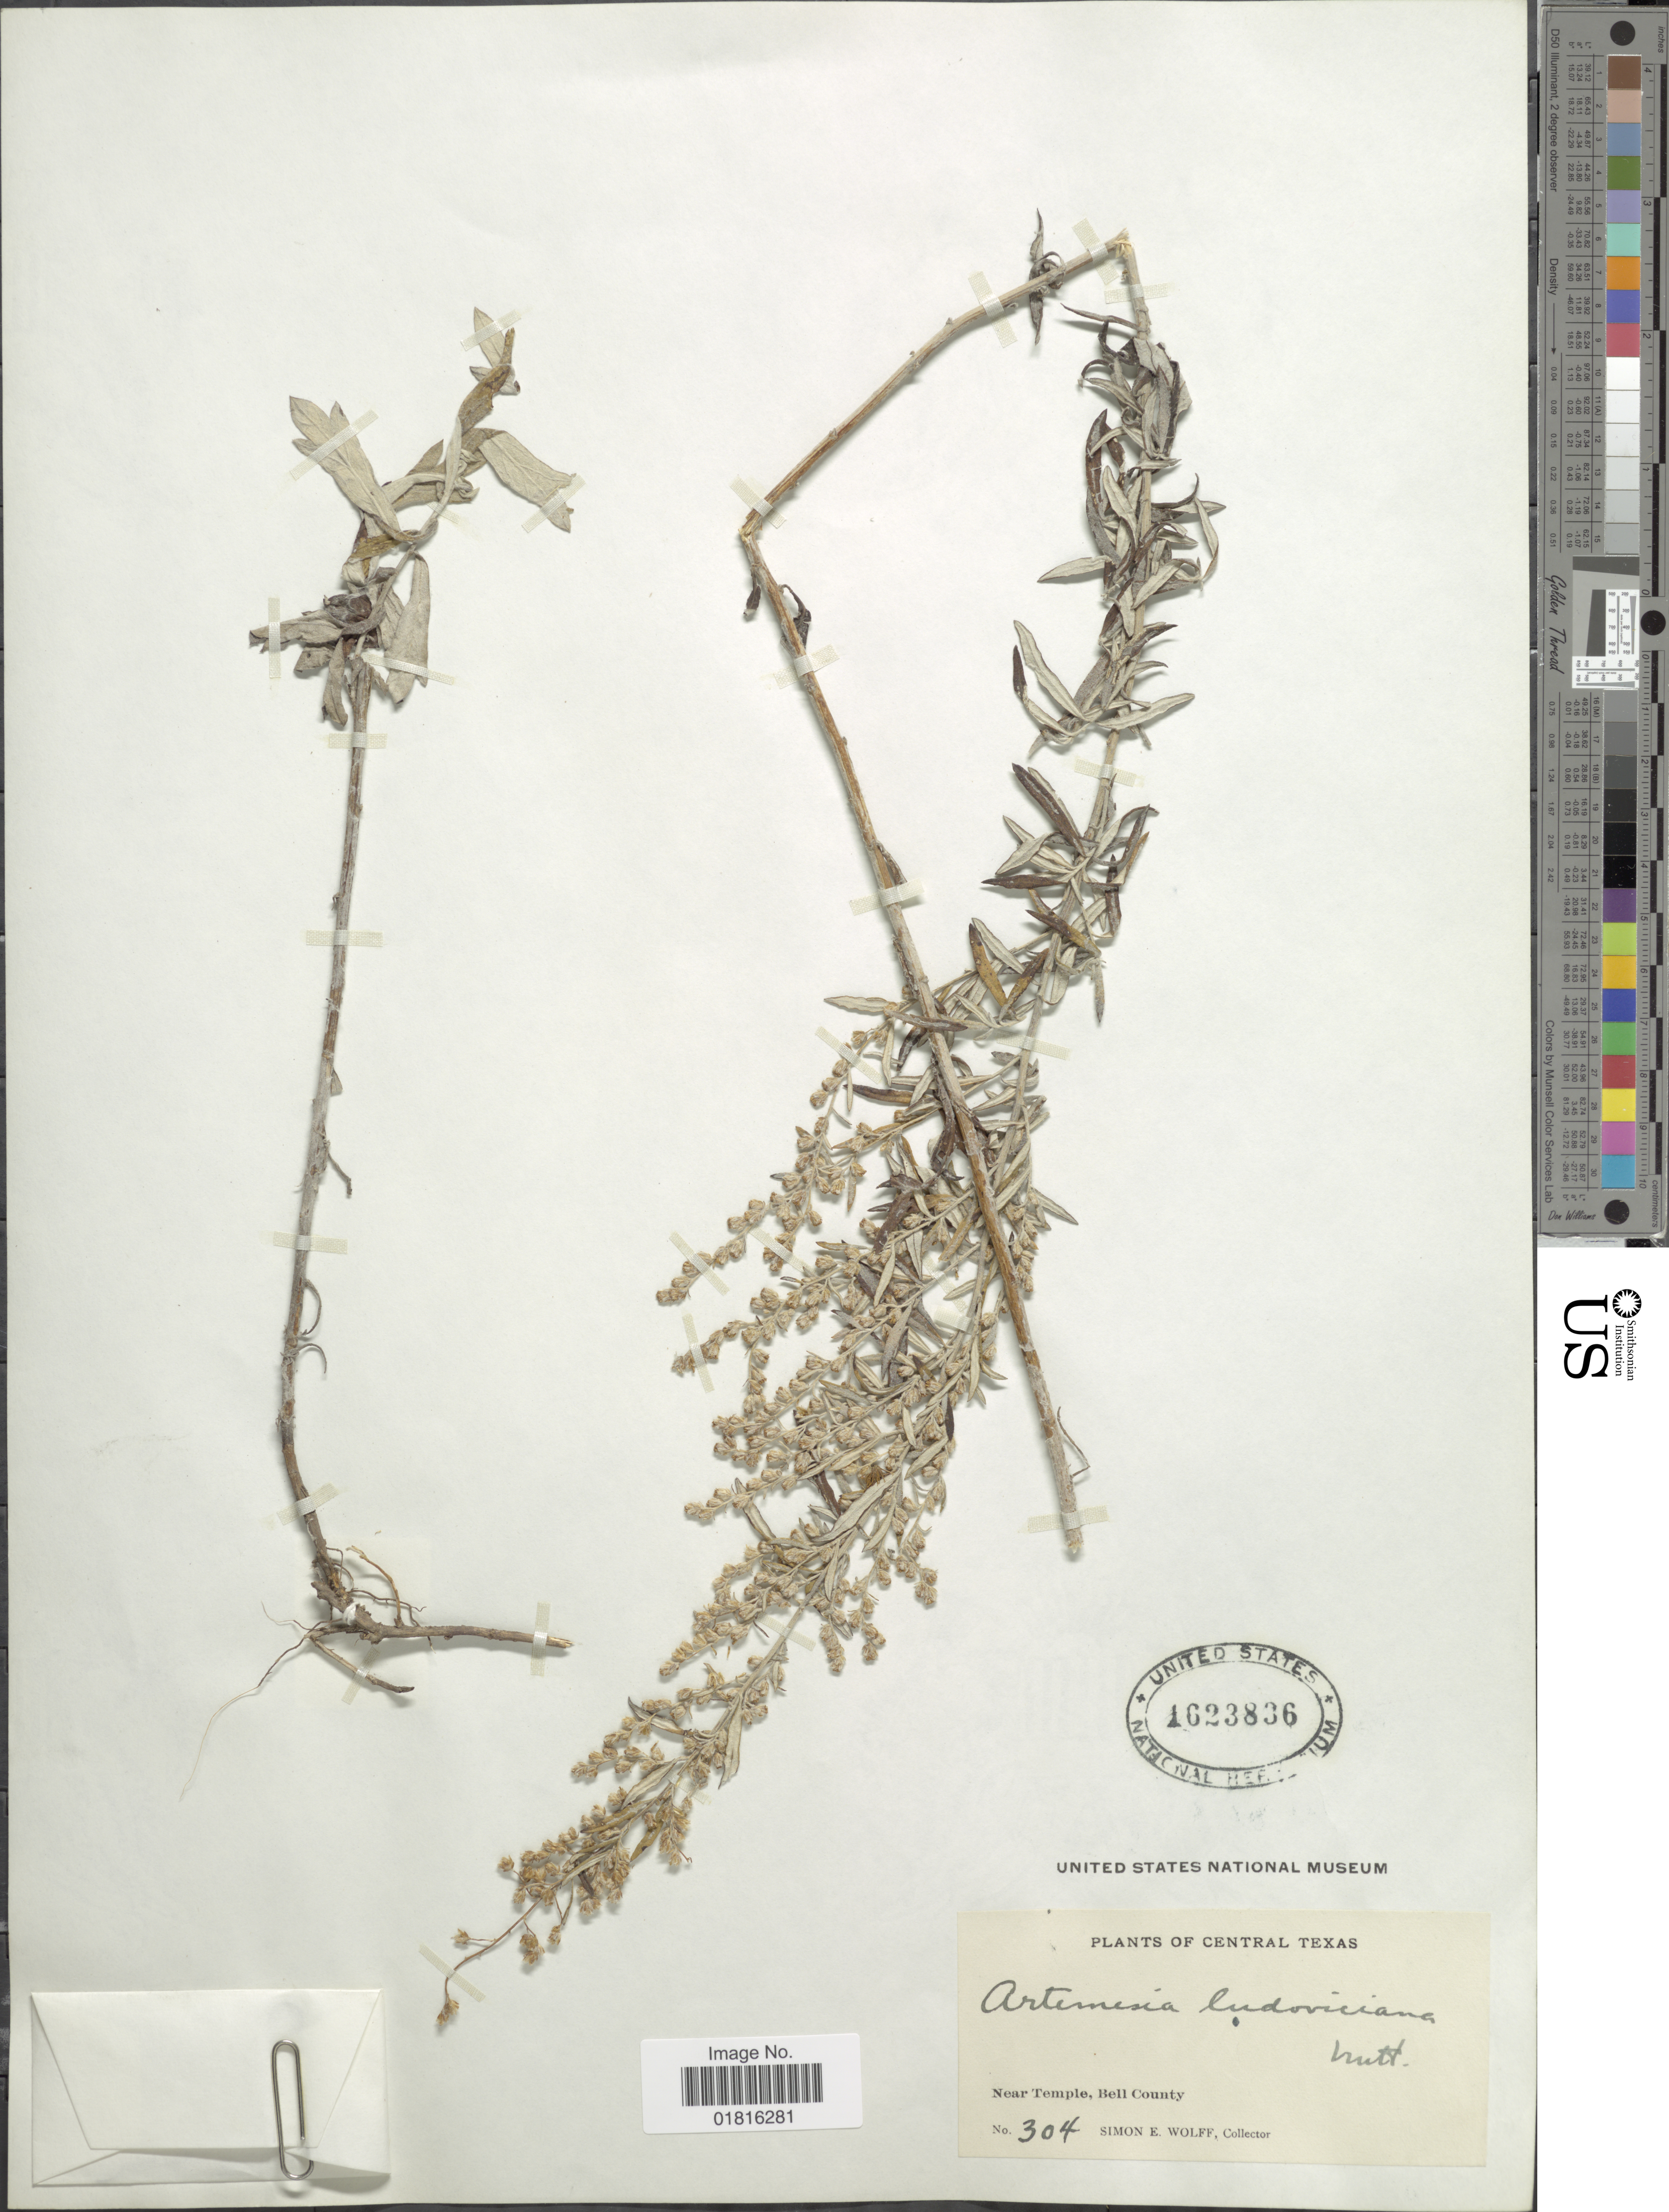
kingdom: Plantae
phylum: Tracheophyta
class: Magnoliopsida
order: Asterales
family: Asteraceae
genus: Artemisia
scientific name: Artemisia ludoviciana subsp. mexicana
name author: (Willd. ex Spreng.) D.D. Keck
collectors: S. E. Wolff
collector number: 304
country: United States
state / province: Texas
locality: Cenrtral Texas, Near Temple, Bell County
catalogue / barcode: US 1623836